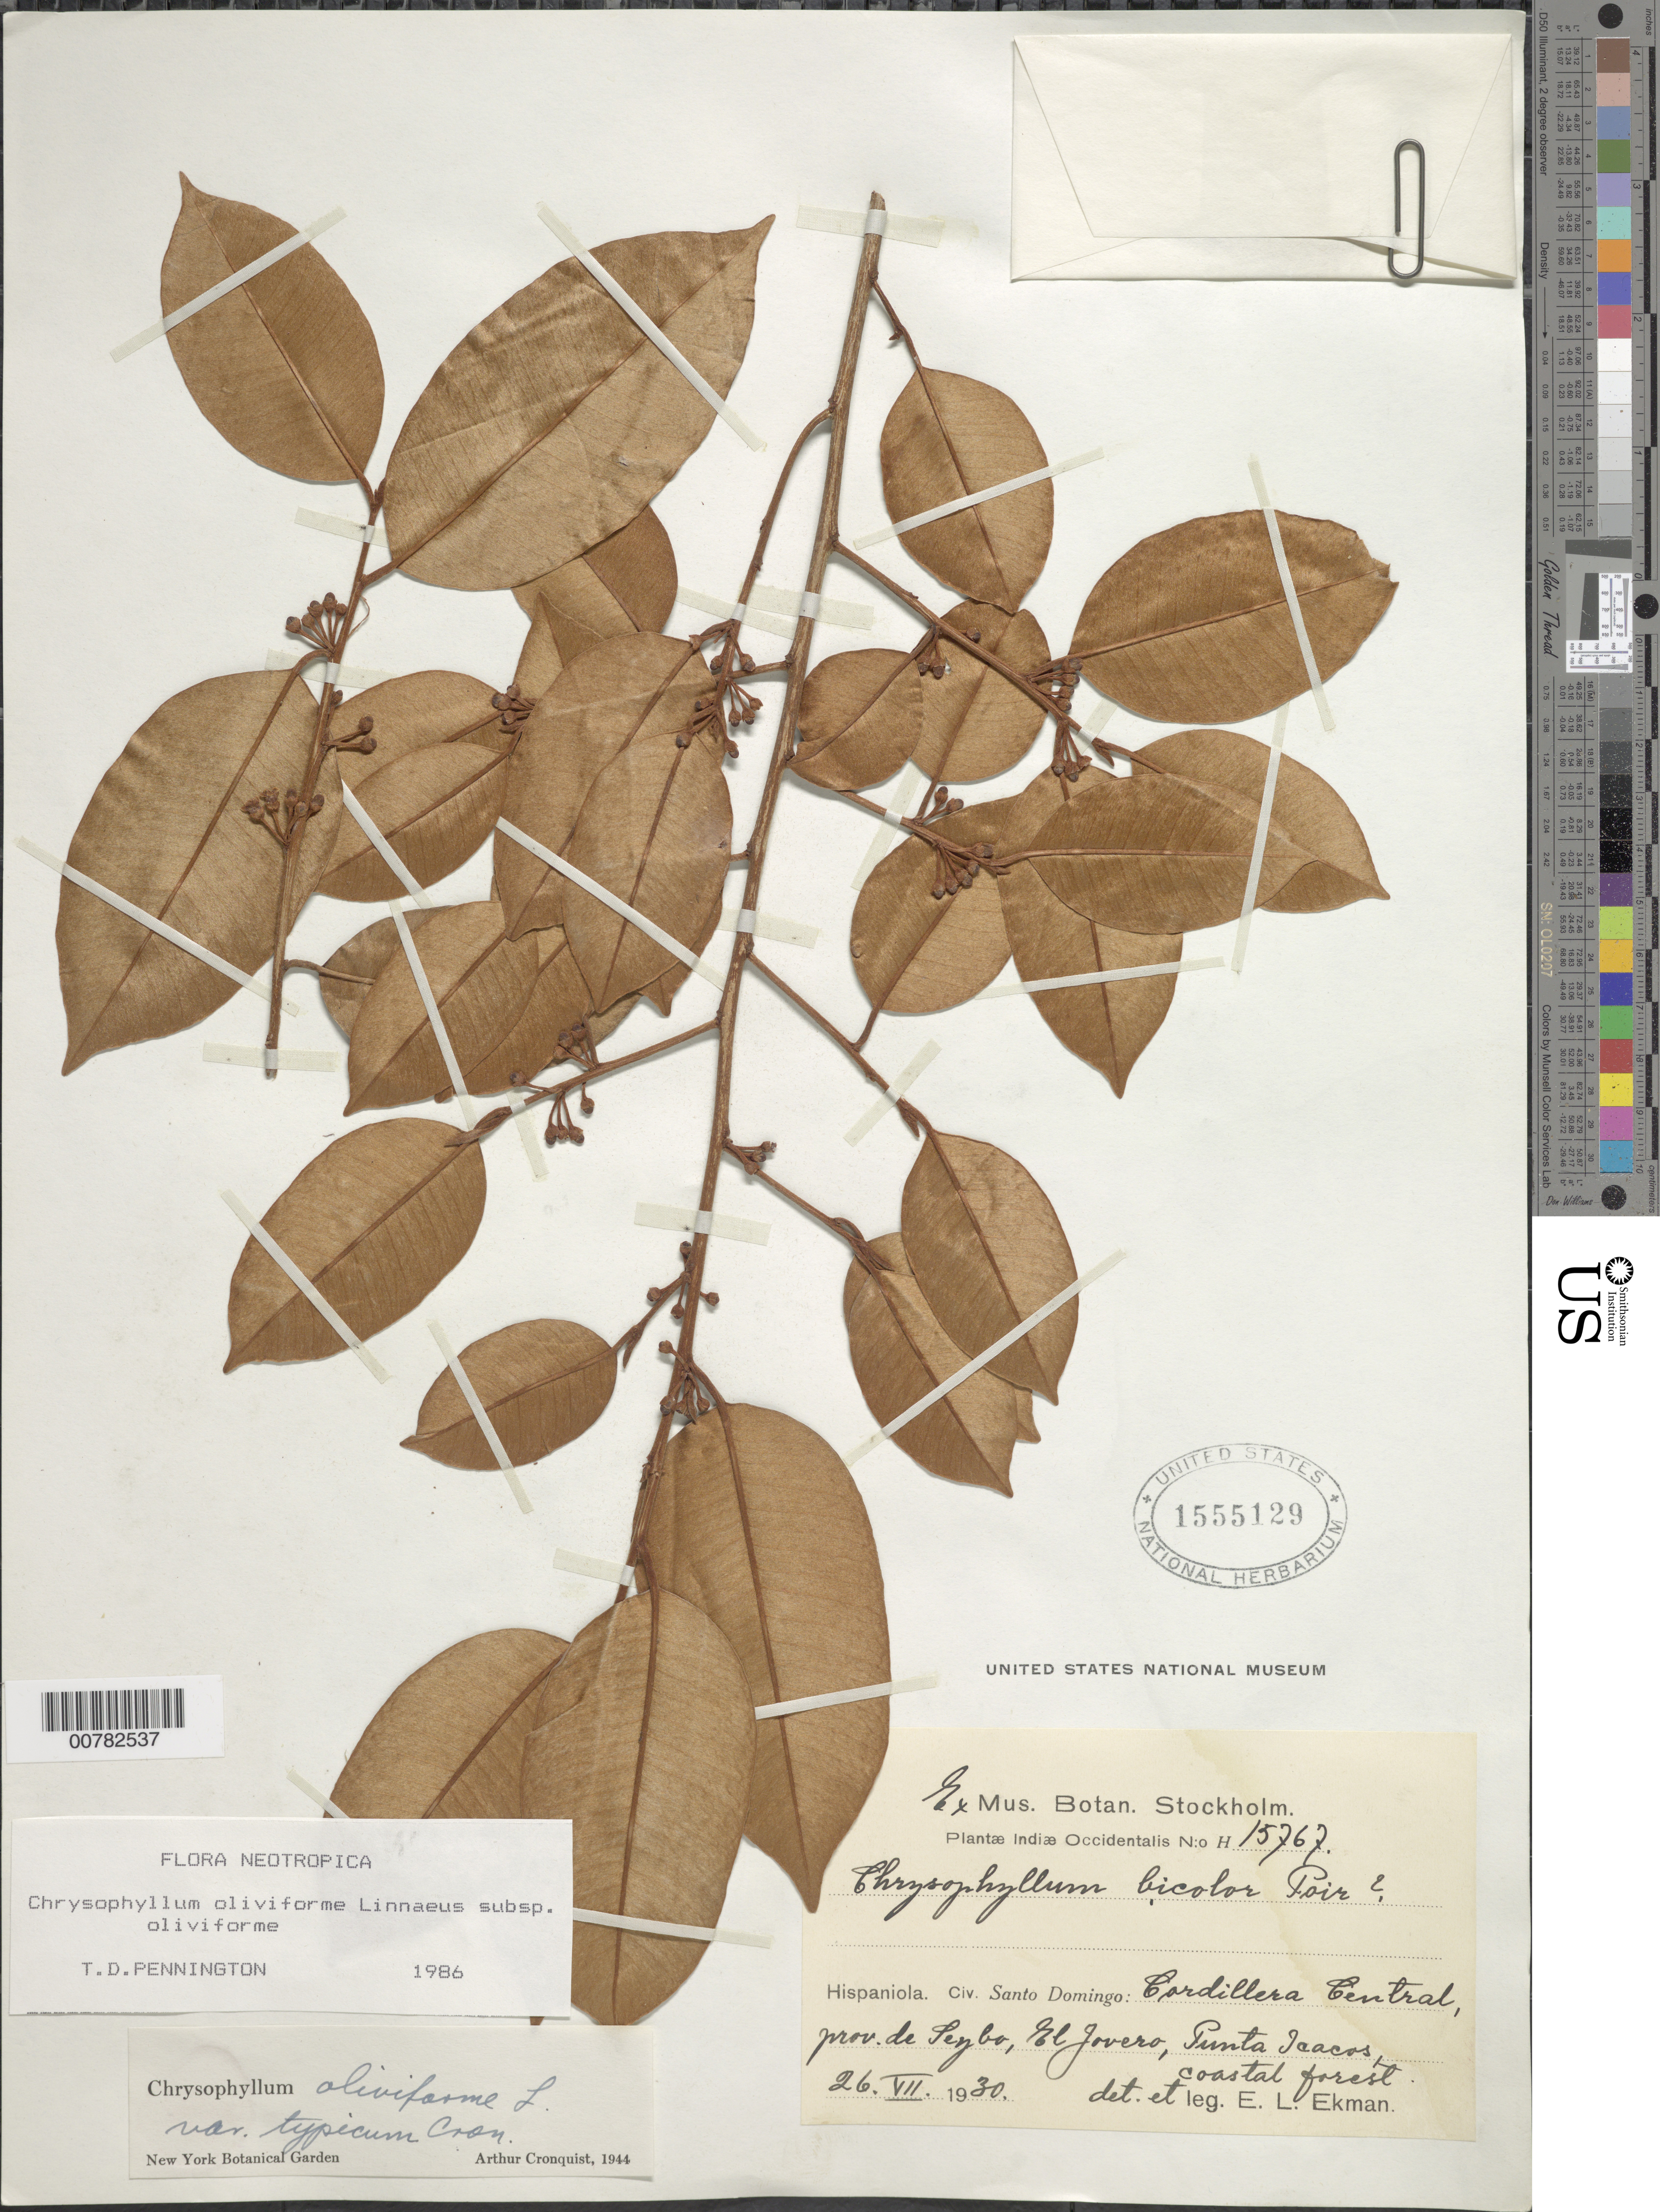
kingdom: Plantae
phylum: Tracheophyta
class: Magnoliopsida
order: Ericales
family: Sapotaceae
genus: Chrysophyllum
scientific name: Chrysophyllum oliviforme subsp. oliviforme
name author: L.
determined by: Pennington, T. D., (K)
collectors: E. L. Ekman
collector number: H 15767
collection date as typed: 26 Jul 1930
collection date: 1930-07-26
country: Dominican Republic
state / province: El Seibo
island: Hispaniola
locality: Cordillera Central, El Jovero, Punta Icacos.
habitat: Coastal forest.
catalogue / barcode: US 1555129